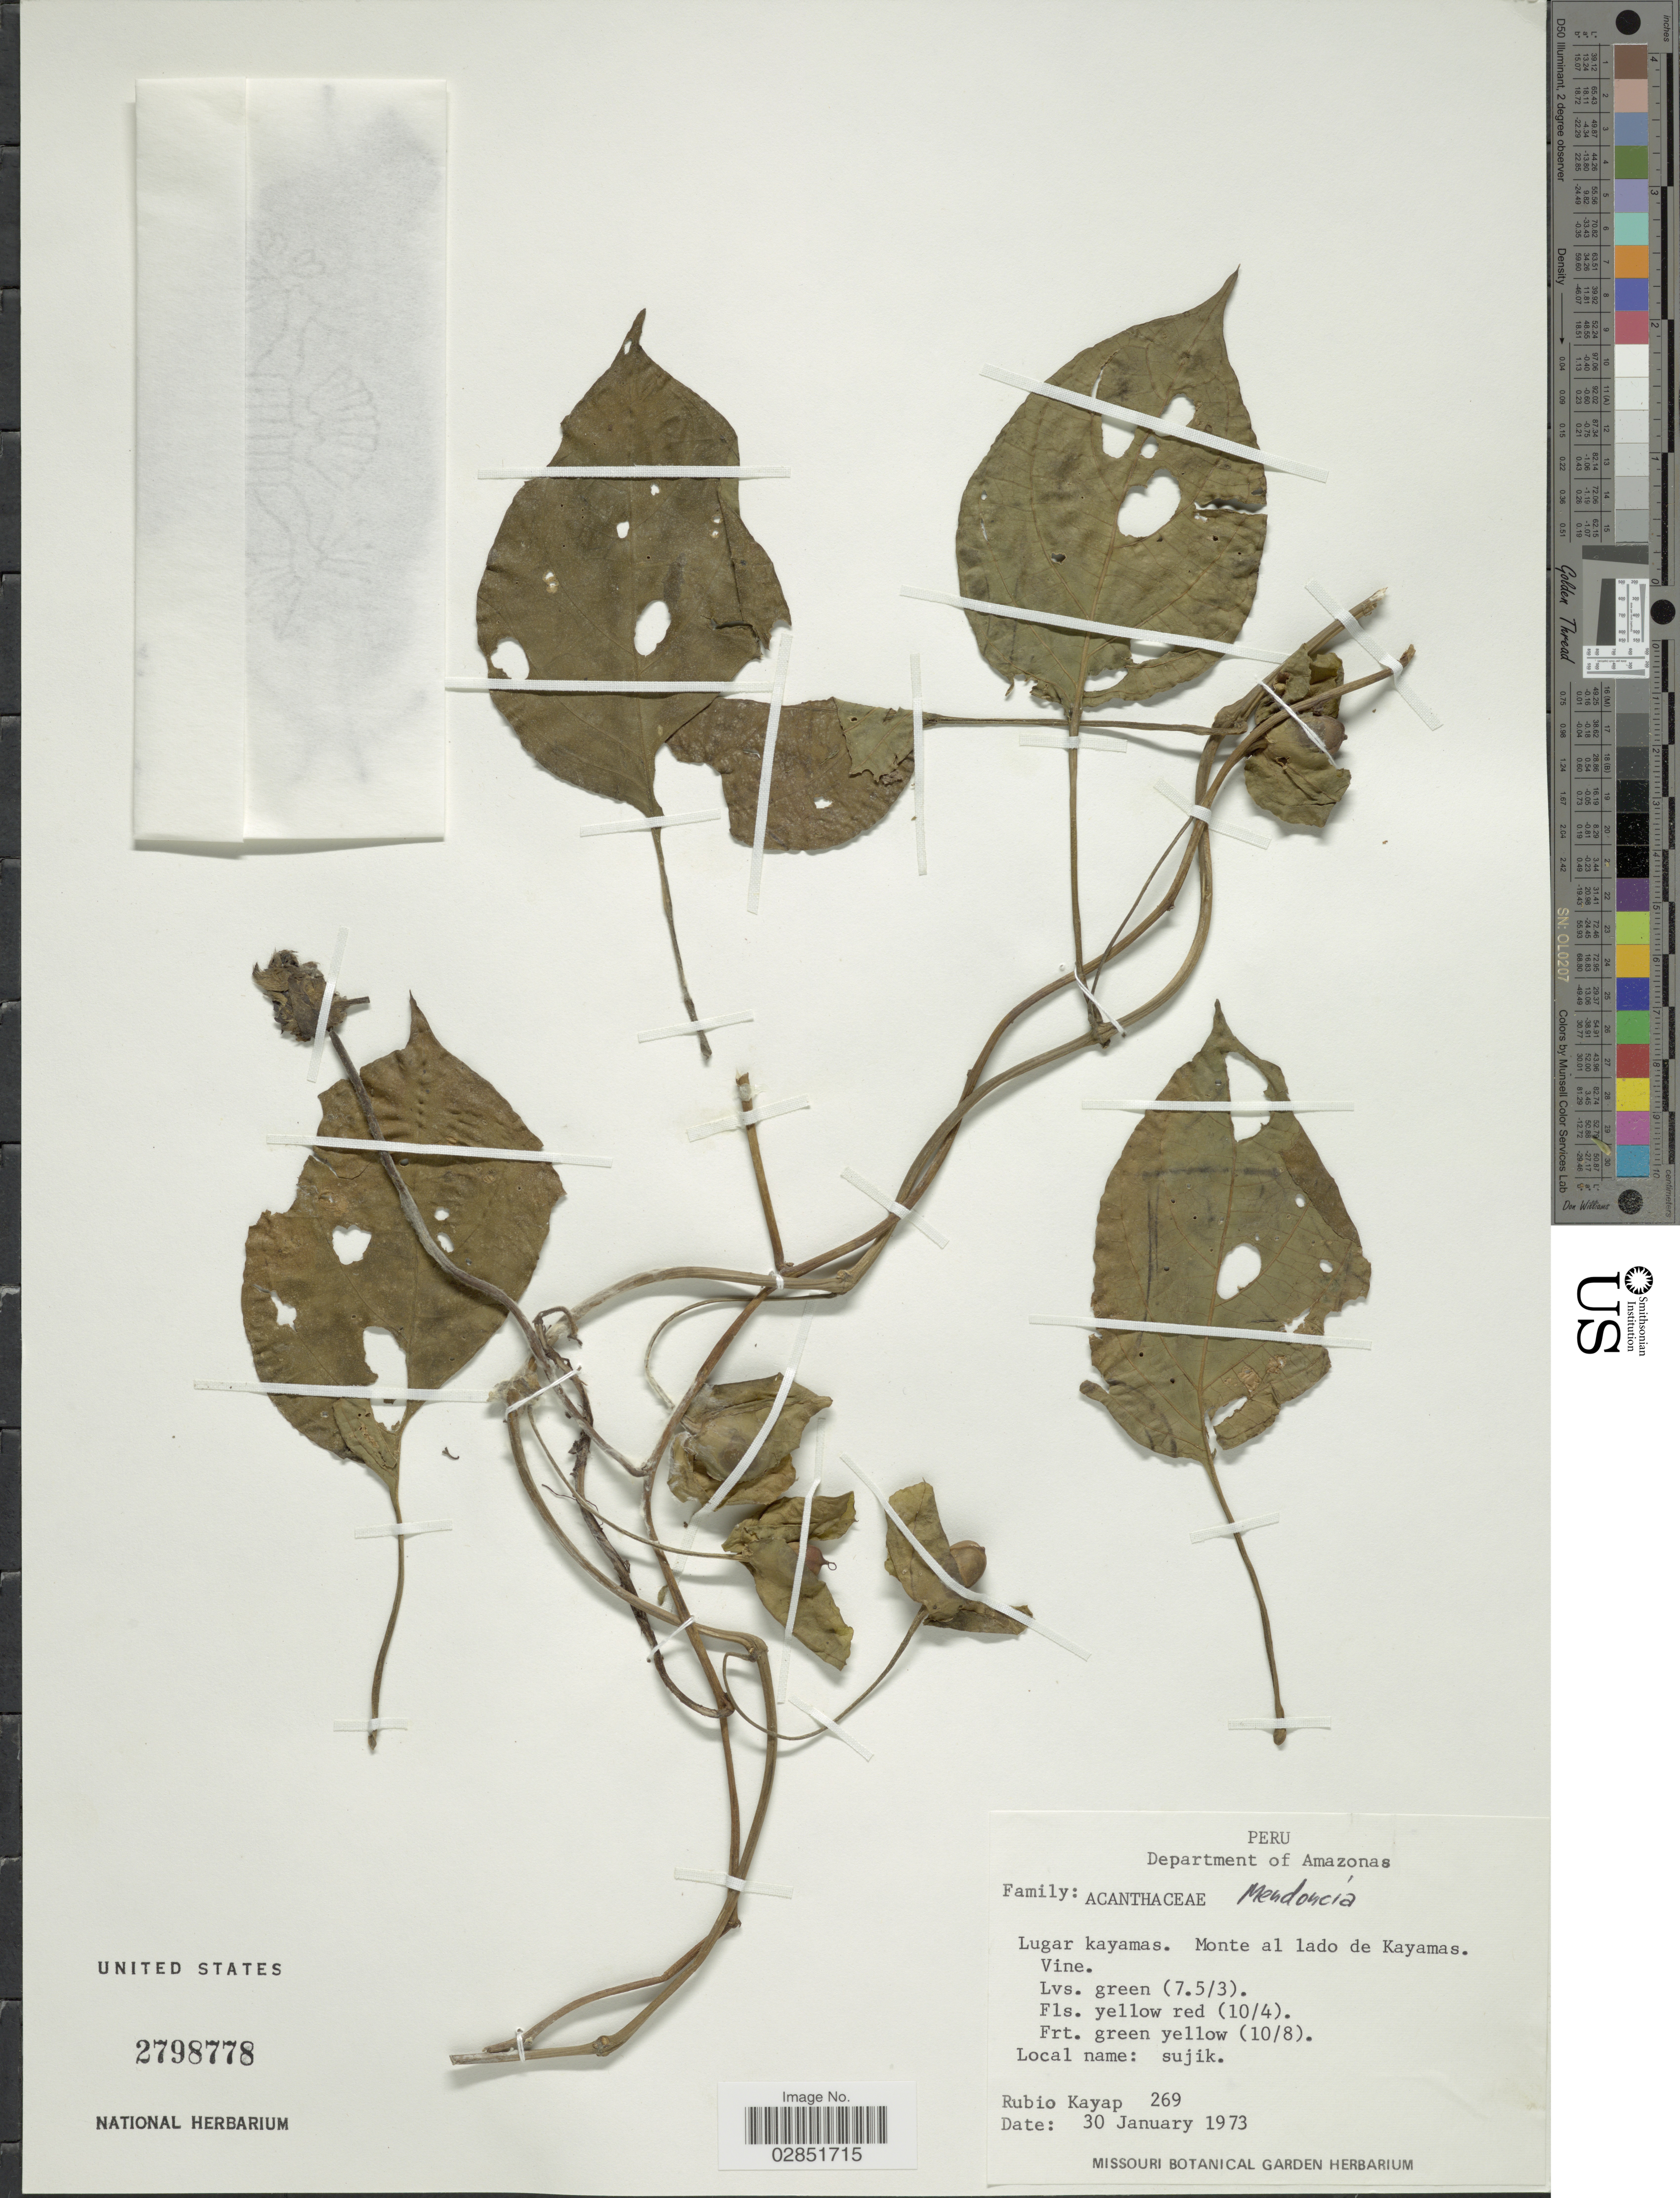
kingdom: Plantae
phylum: Tracheophyta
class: Magnoliopsida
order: Lamiales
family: Acanthaceae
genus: Mendoncia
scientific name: Mendoncia sp.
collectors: R. Kayap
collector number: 269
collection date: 1973-01-30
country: Peru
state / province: Amazonas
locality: Department of Amazonas. Lugar kayamas. Monte al lado de Kayamas.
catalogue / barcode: US 2798778